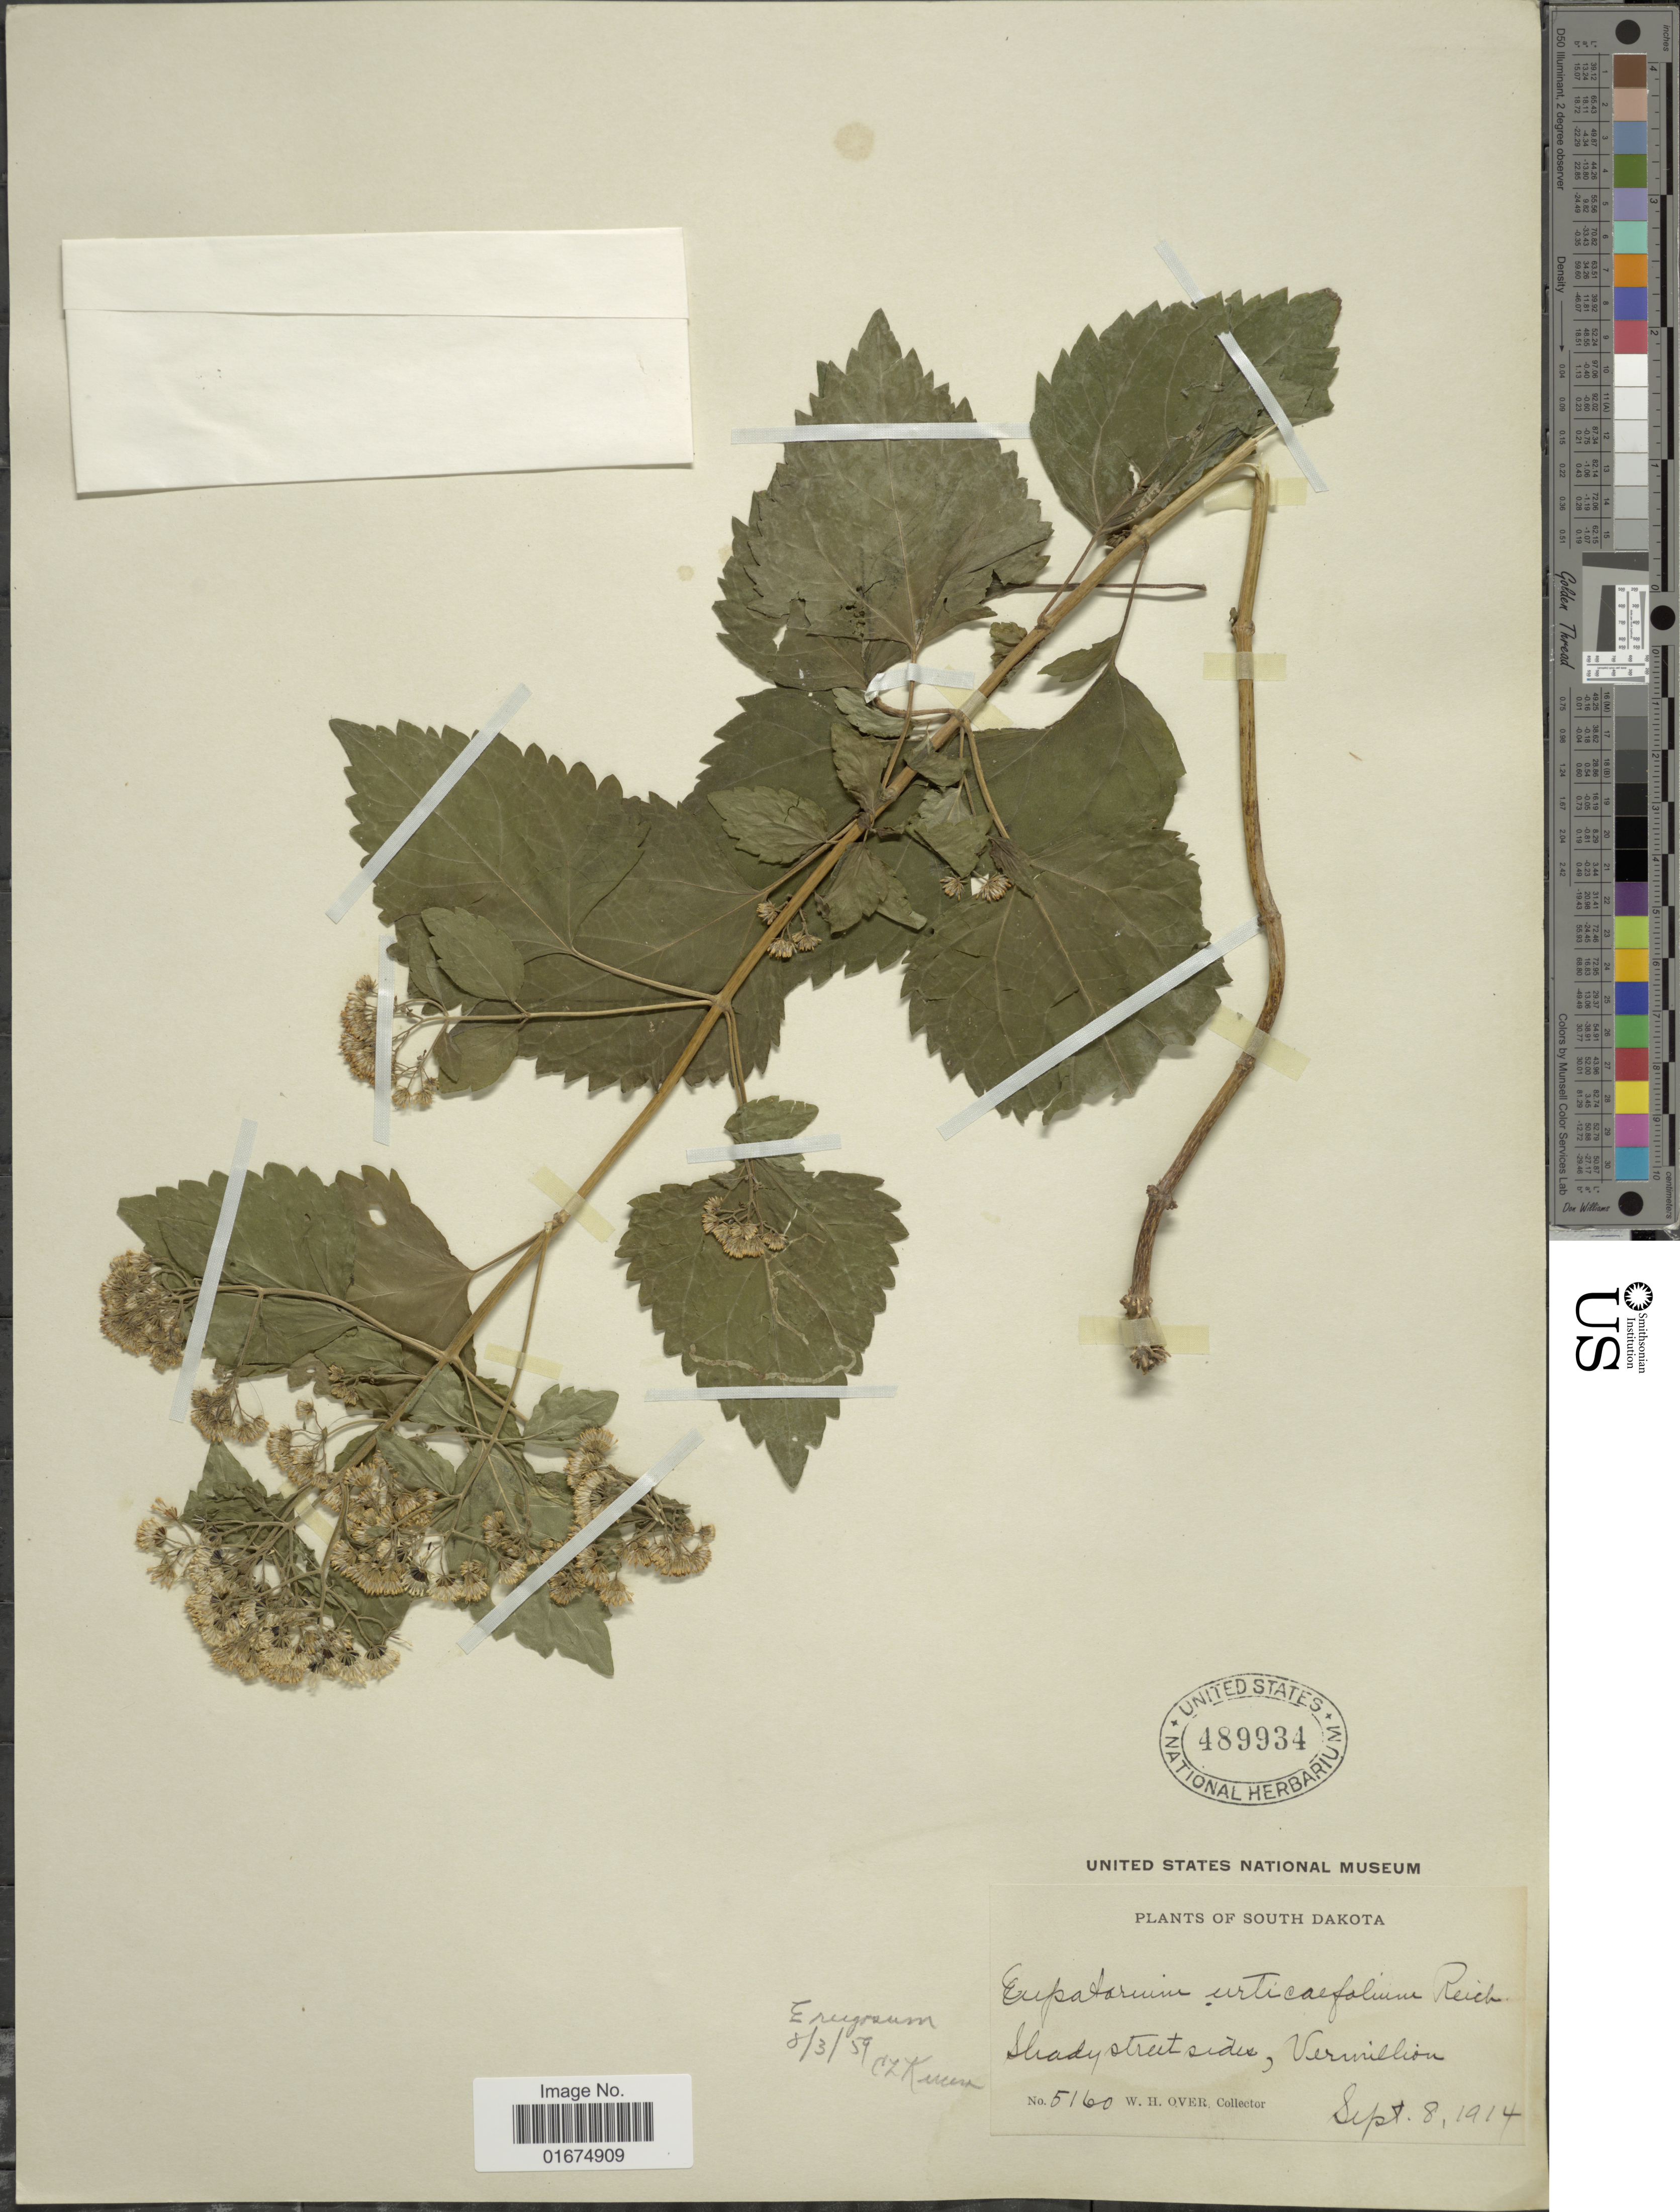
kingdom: Plantae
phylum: Tracheophyta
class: Magnoliopsida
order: Asterales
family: Asteraceae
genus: Ageratina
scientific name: Ageratina altissima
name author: (L.) R.M. King & H. Rob.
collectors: W. Over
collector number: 5160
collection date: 1914-09-08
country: United States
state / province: South Dakota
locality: Shady streetside, Vermillion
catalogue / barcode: US 489934